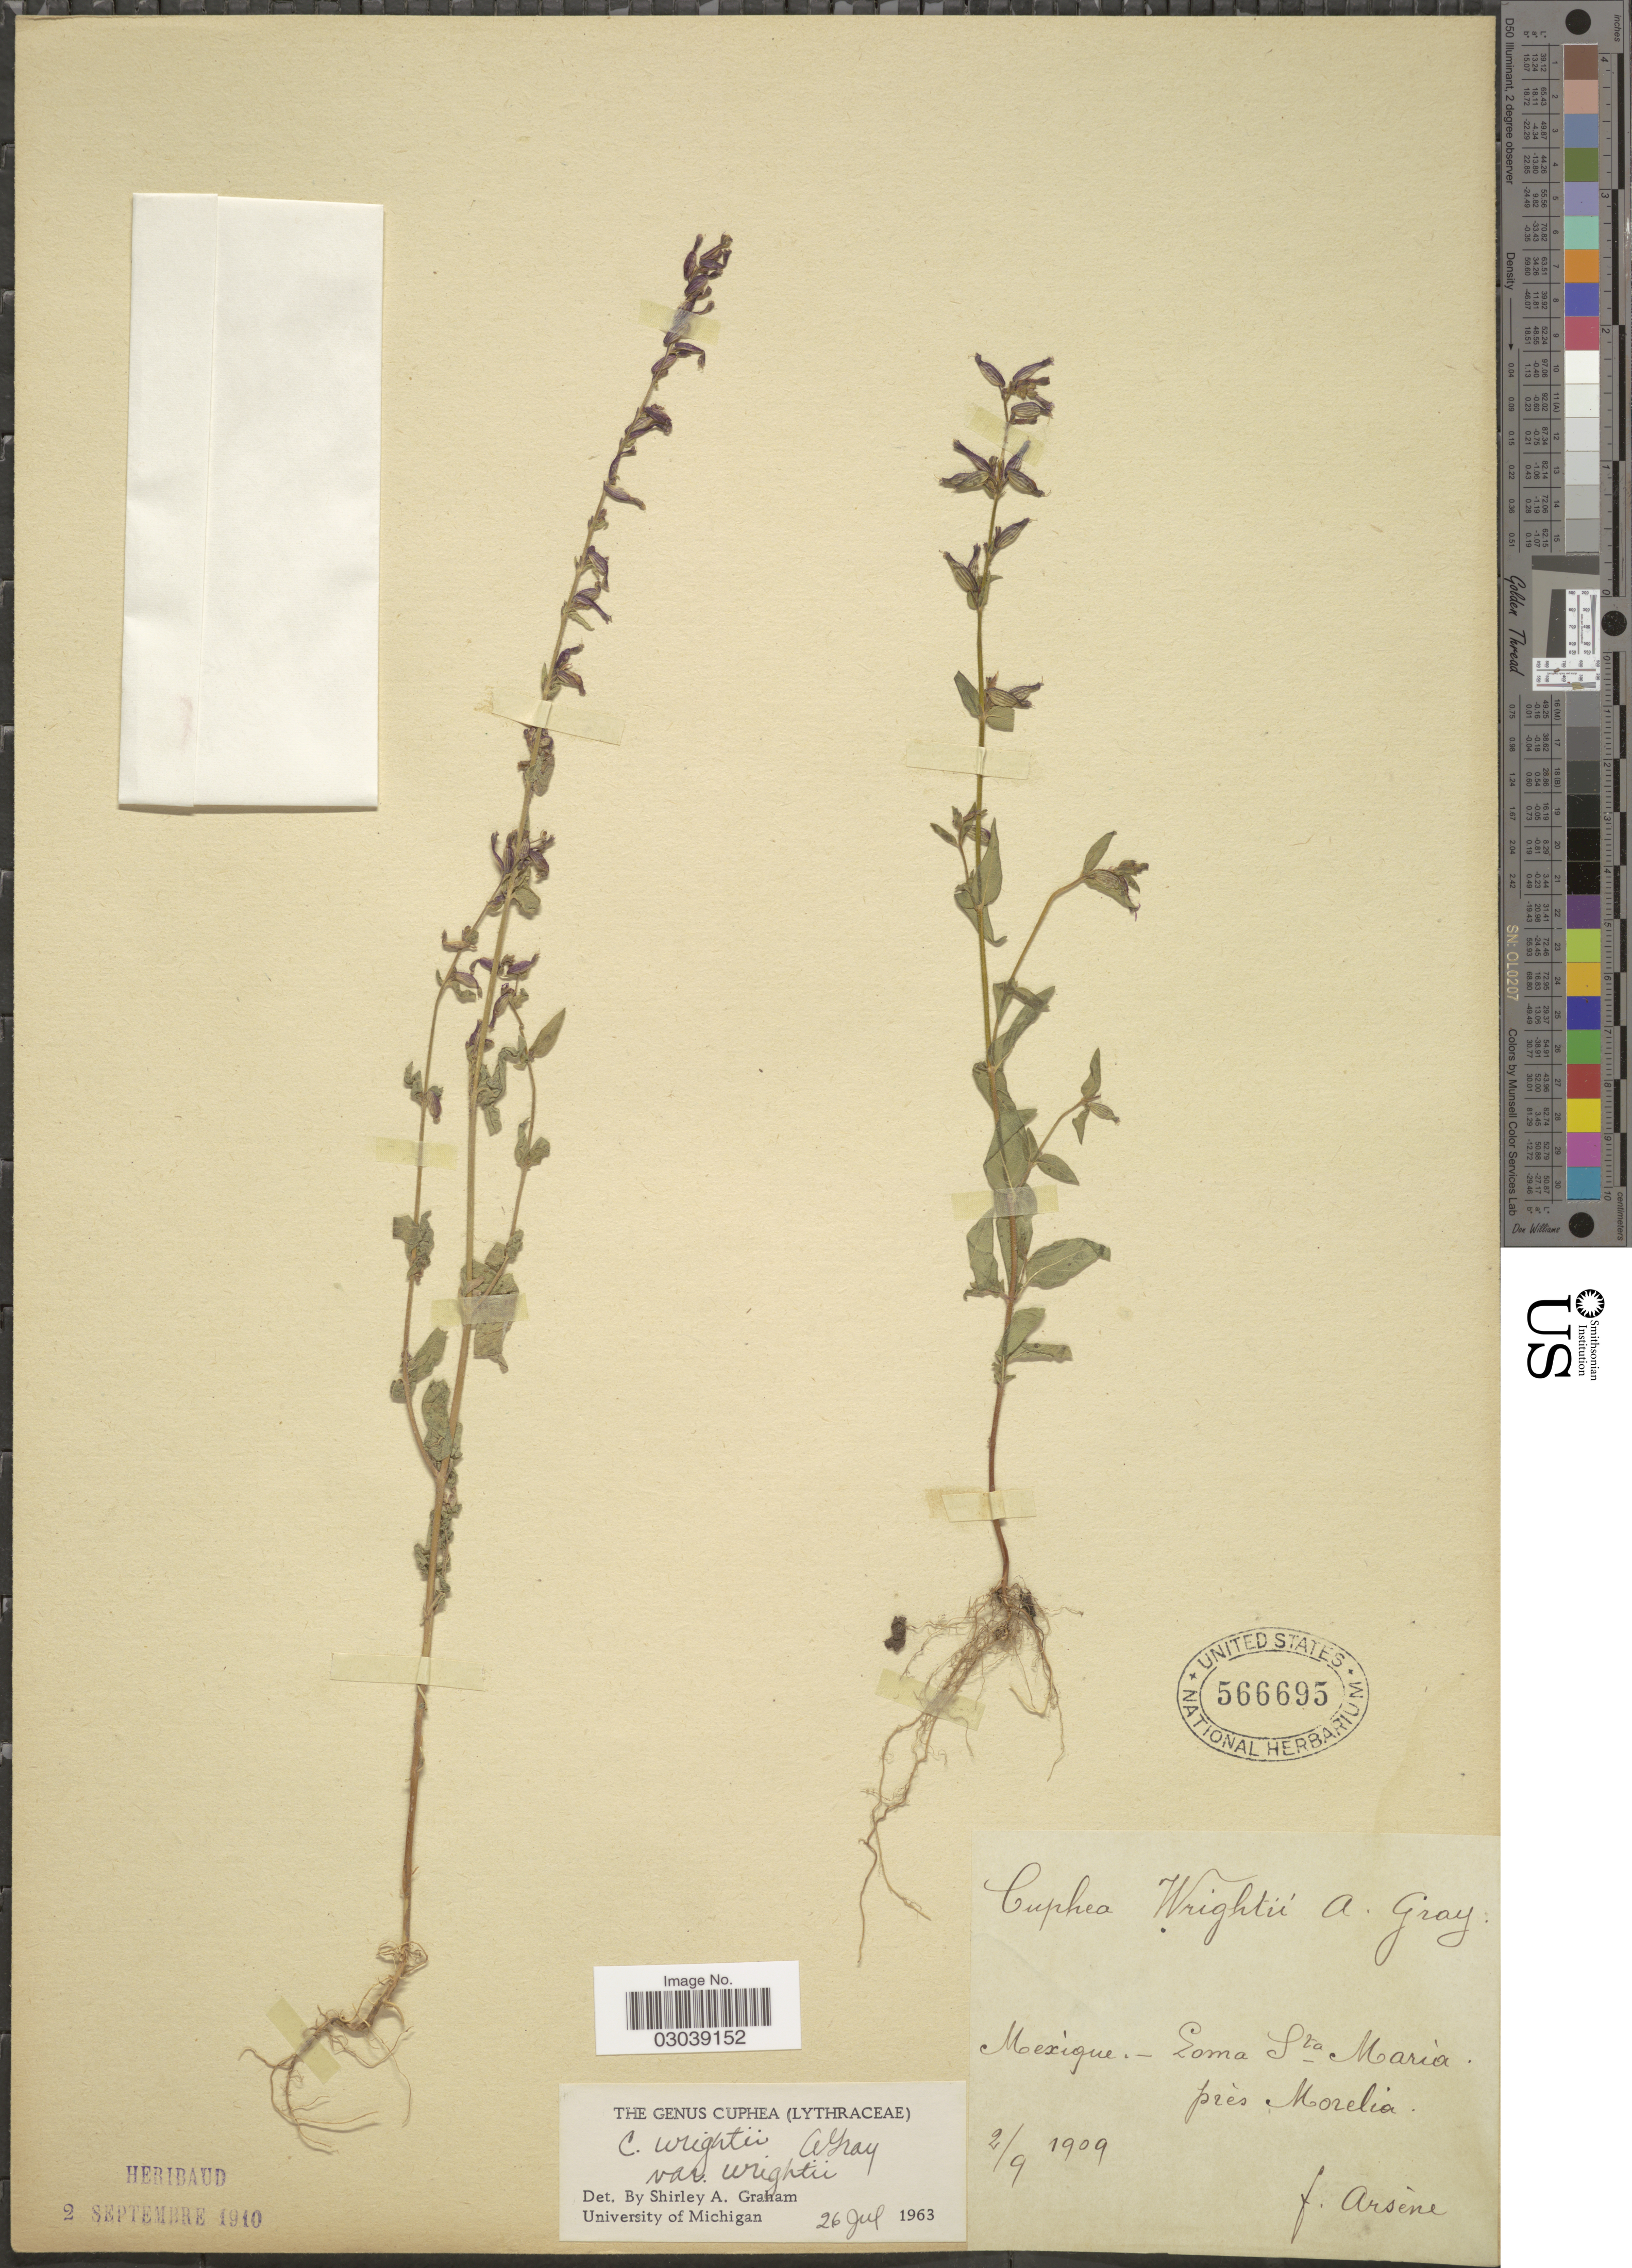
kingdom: Plantae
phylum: Tracheophyta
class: Magnoliopsida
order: Myrtales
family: Lythraceae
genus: Cuphea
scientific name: Cuphea wrightii var. wrightii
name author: A. Gray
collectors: F. Arsène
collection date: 1909-09-02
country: Mexico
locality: Loma Sta Marìa, près Morelia.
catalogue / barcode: US 566695